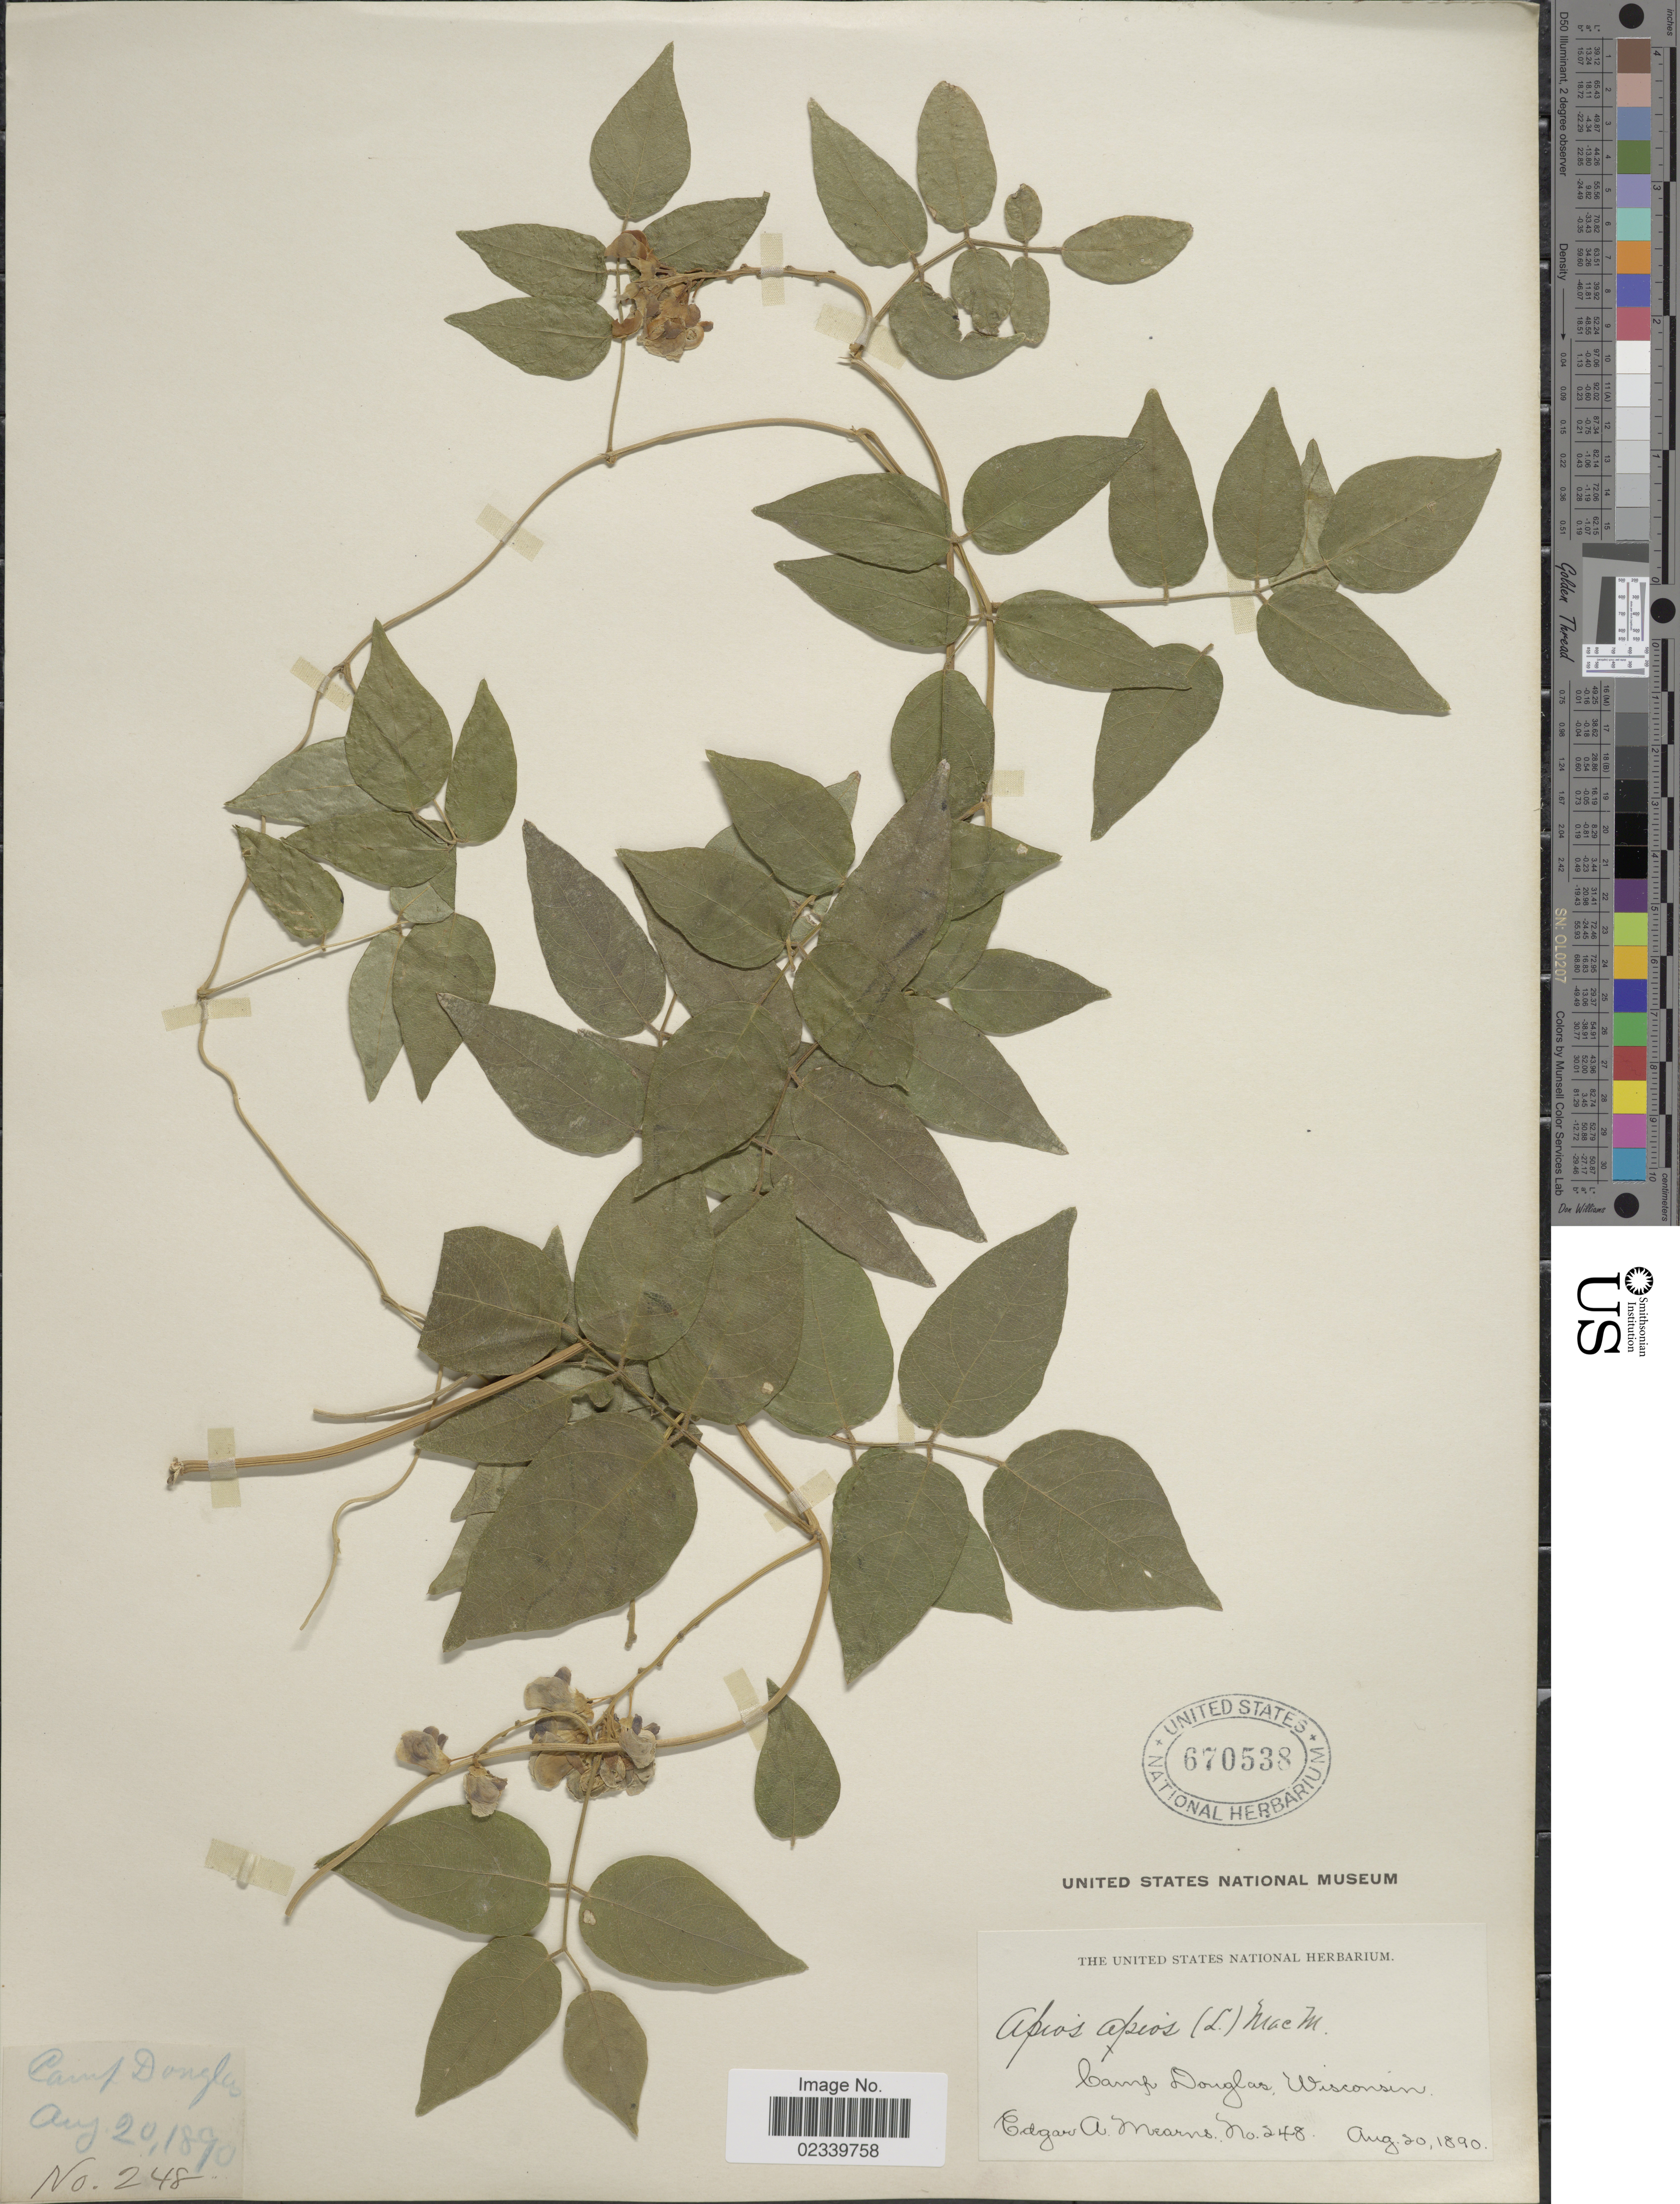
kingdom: Plantae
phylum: Tracheophyta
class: Magnoliopsida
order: Fabales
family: Fabaceae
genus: Apios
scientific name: Apios americana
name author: Medik.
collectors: E. A. Mearns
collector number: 248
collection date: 1890-08-20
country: United States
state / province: Wisconsin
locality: Camp Douglas, Wisconsin.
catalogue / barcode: US 670538